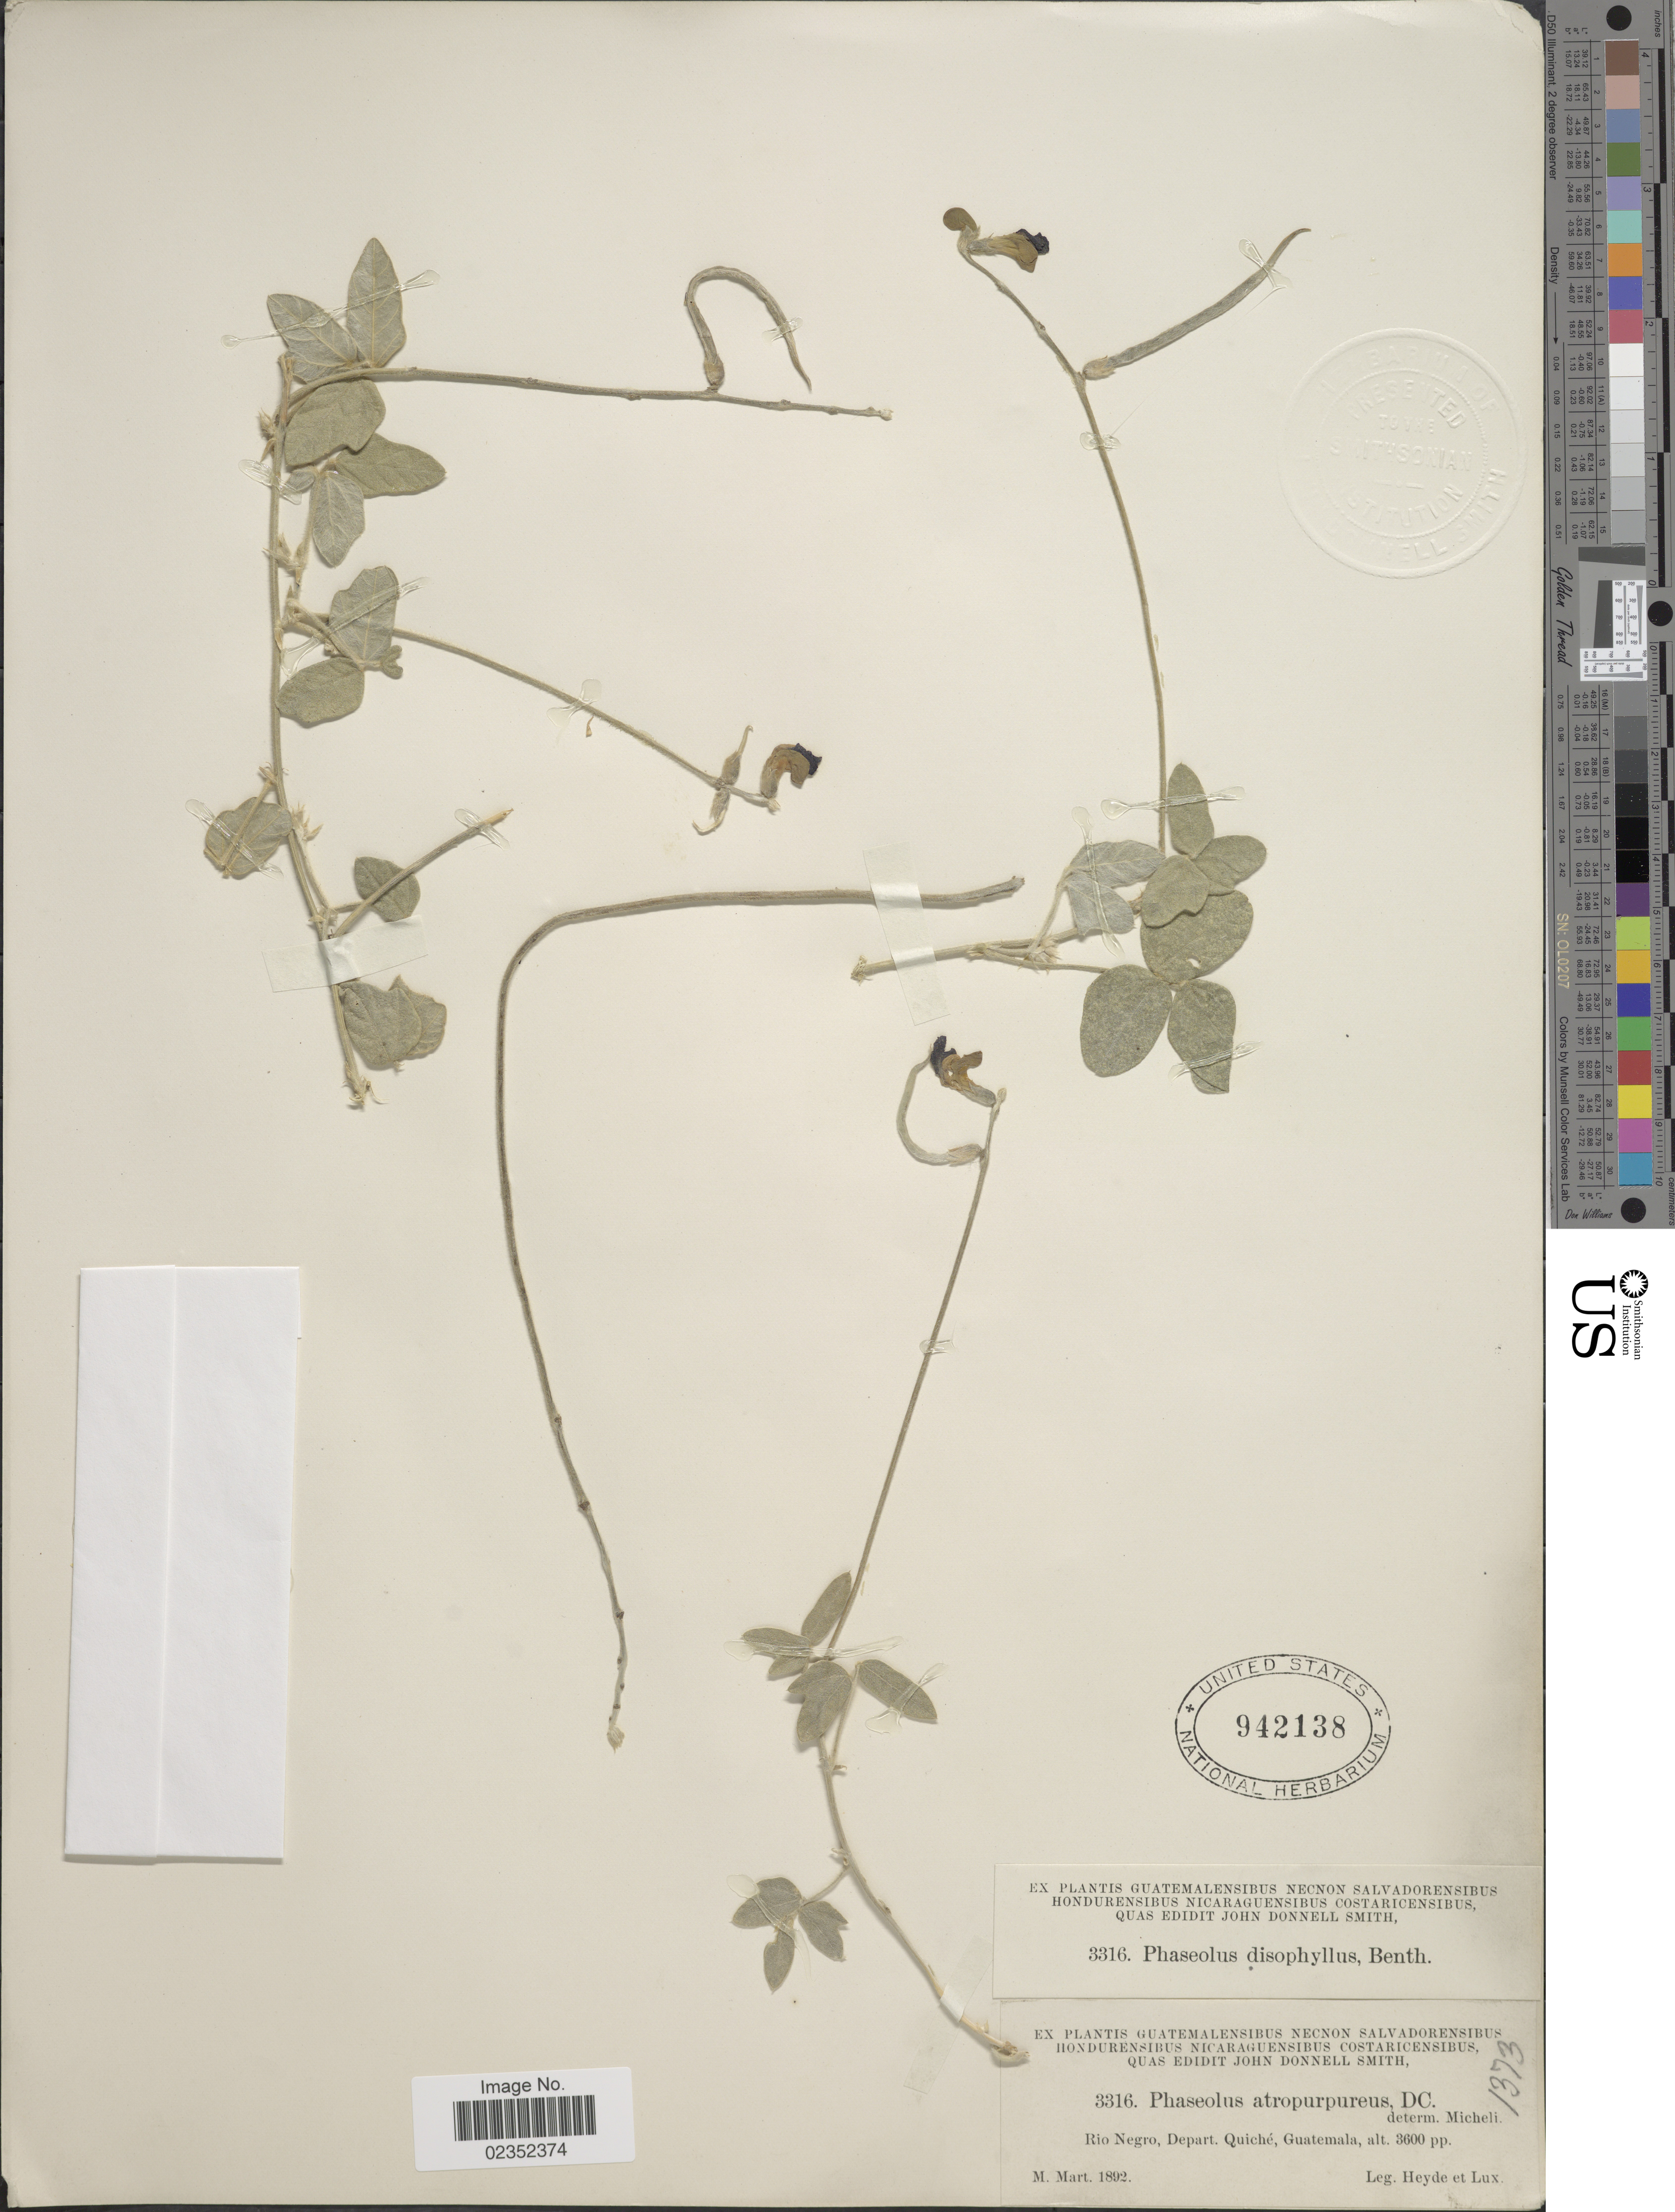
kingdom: Plantae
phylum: Tracheophyta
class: Magnoliopsida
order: Fabales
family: Fabaceae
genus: Macroptilium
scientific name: Macroptilium atropurpureum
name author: (DC.) Urb.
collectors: Heyde & Lux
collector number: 3316/1373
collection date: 1892-03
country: Guatemala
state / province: El Quiché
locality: Rio Negro, Depart. Quiche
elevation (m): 1097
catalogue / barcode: US 942138